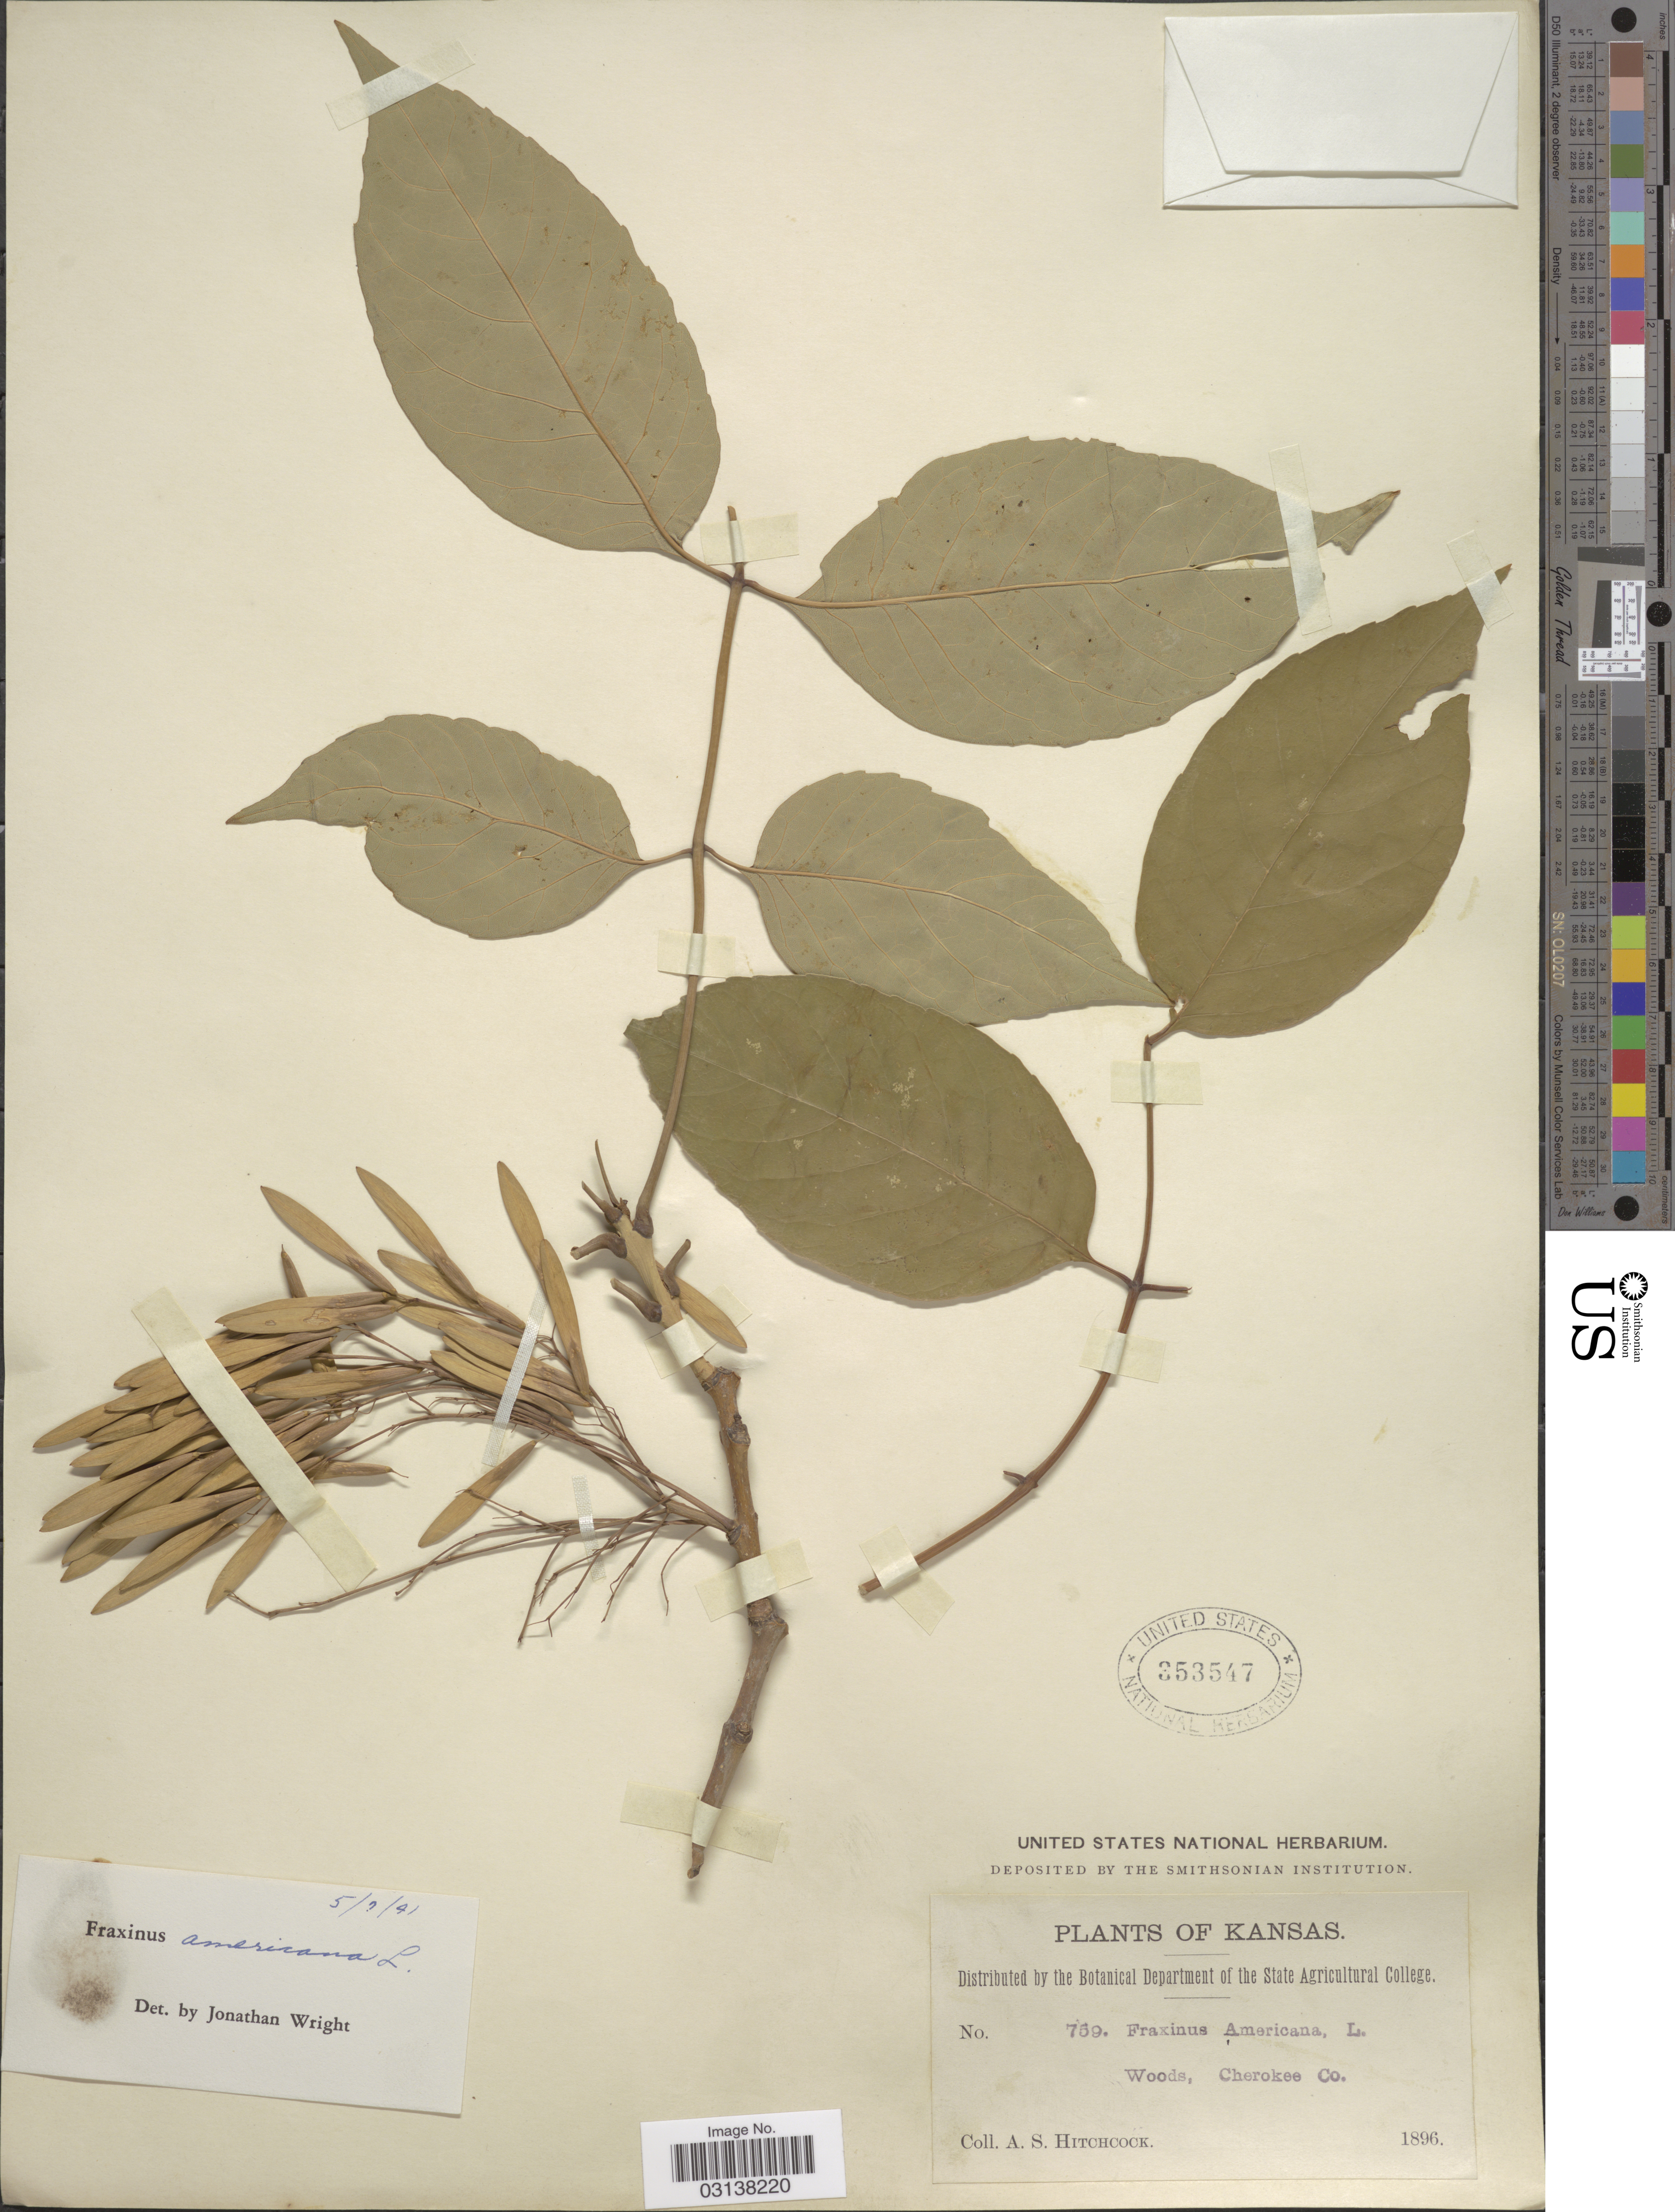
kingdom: Plantae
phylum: Tracheophyta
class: Magnoliopsida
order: Lamiales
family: Oleaceae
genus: Fraxinus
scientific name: Fraxinus americana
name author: L.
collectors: A. S. Hitchcock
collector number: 759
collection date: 1896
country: United States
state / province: Kansas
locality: Woods, Cherokee Co.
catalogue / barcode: US 353547